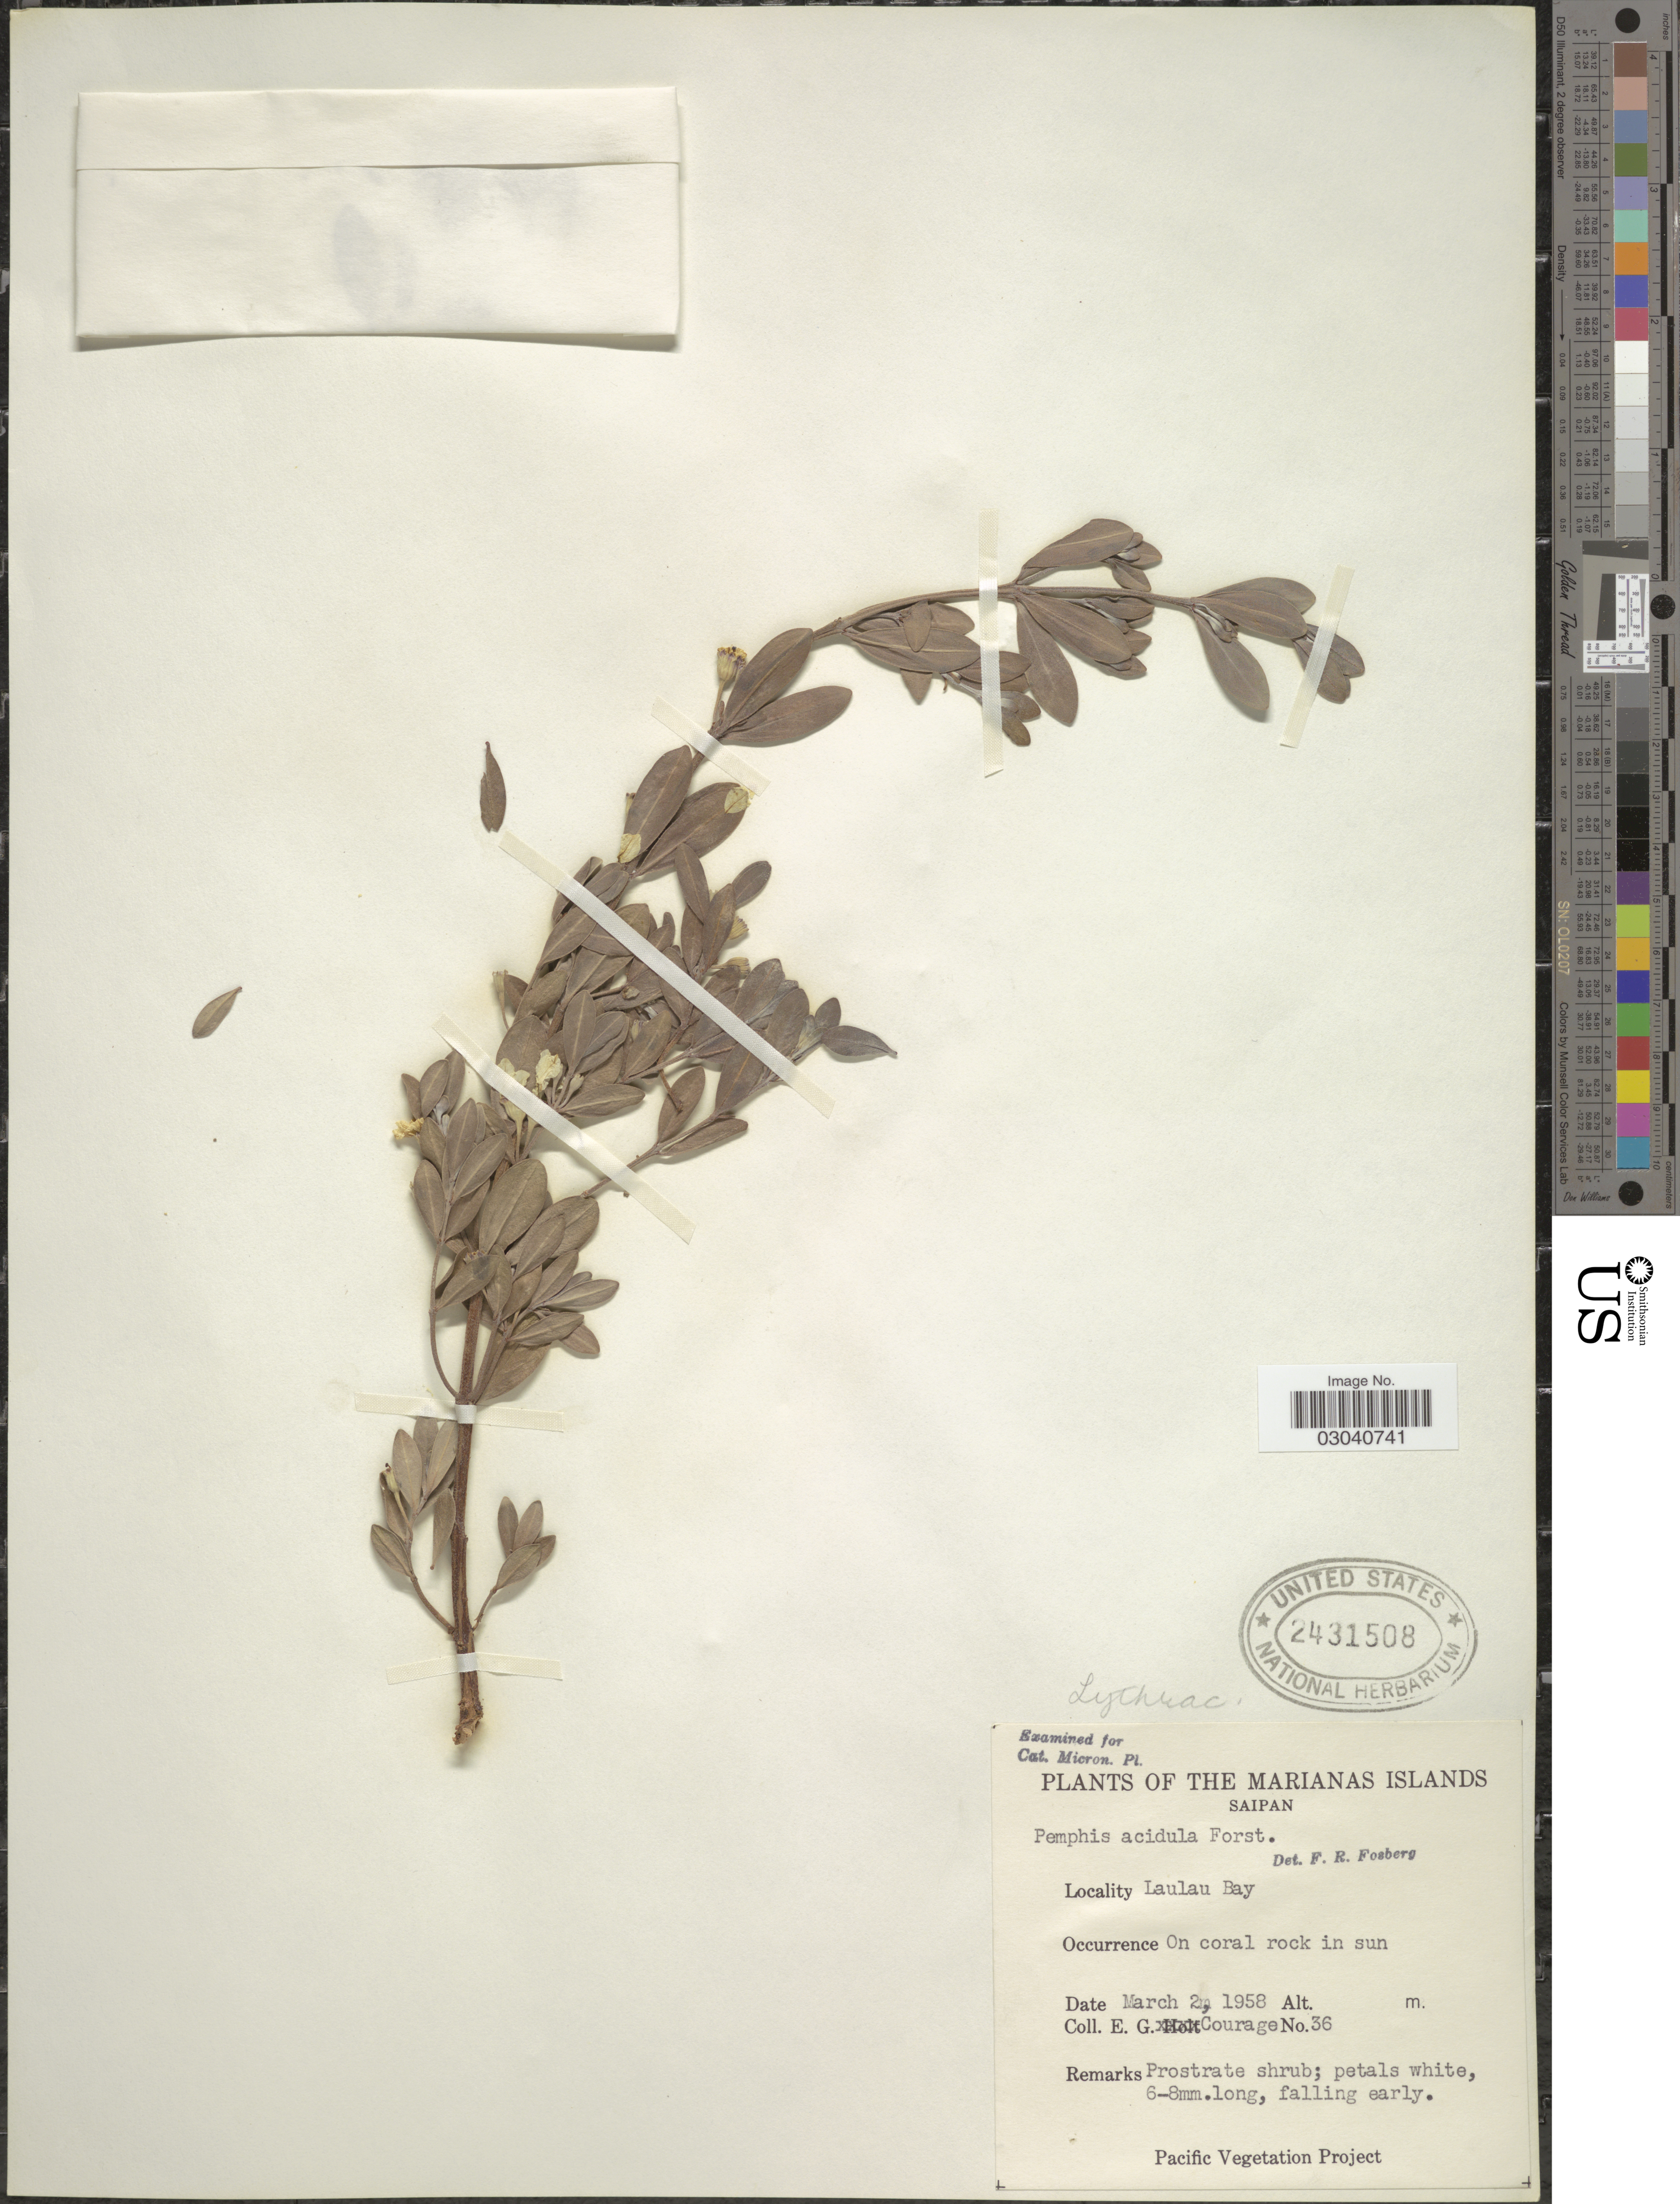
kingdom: Plantae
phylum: Tracheophyta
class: Magnoliopsida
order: Myrtales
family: Lythraceae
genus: Pemphis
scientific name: Pemphis acidula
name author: J.R. Forst. & G. Forst.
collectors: E. Courage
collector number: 36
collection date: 1958-03-02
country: Northern Mariana Islands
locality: The Marianas Islands. Saipan. Laulau Bay.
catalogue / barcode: US 2431508